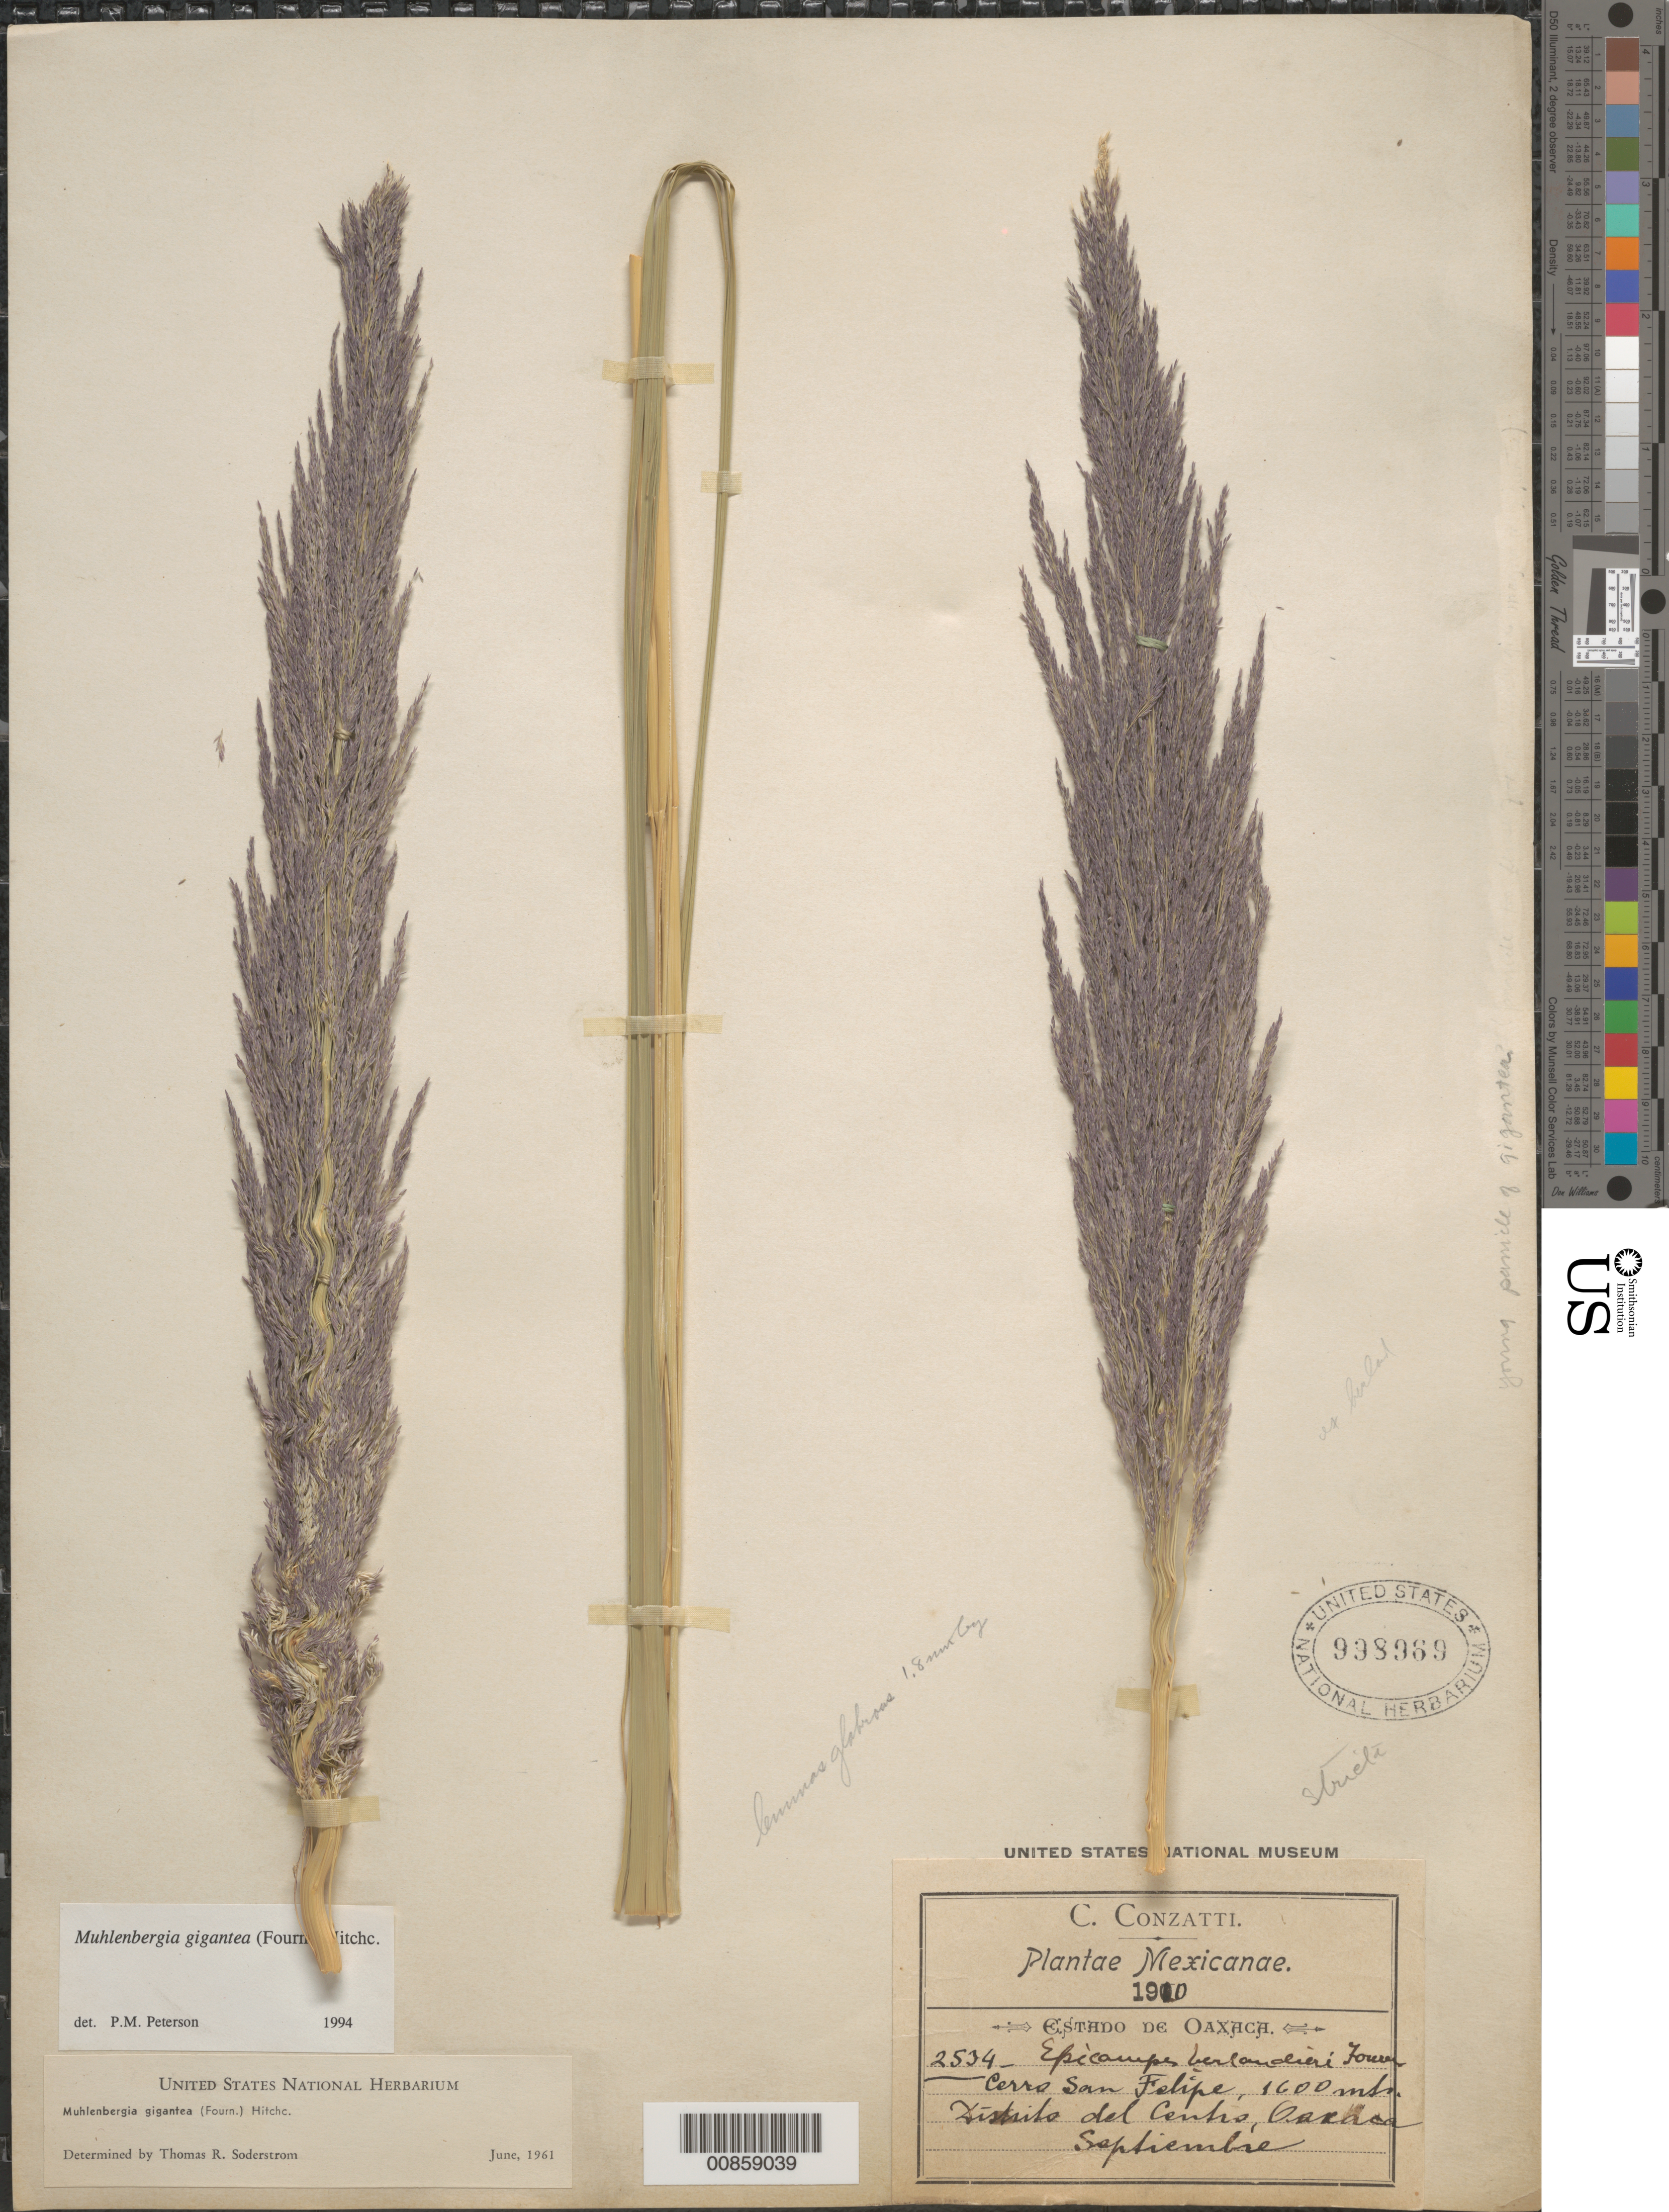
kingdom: Plantae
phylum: Tracheophyta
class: Liliopsida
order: Poales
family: Poaceae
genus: Muhlenbergia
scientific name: Muhlenbergia gigantea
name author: (E. Fourn.) Hitchc.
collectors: C. Conzatti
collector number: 2534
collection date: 1910-09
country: Mexico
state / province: Oaxaca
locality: Cerro San Felipe. Distrito del Centro, Oaxaca.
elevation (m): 1600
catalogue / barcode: US 998969